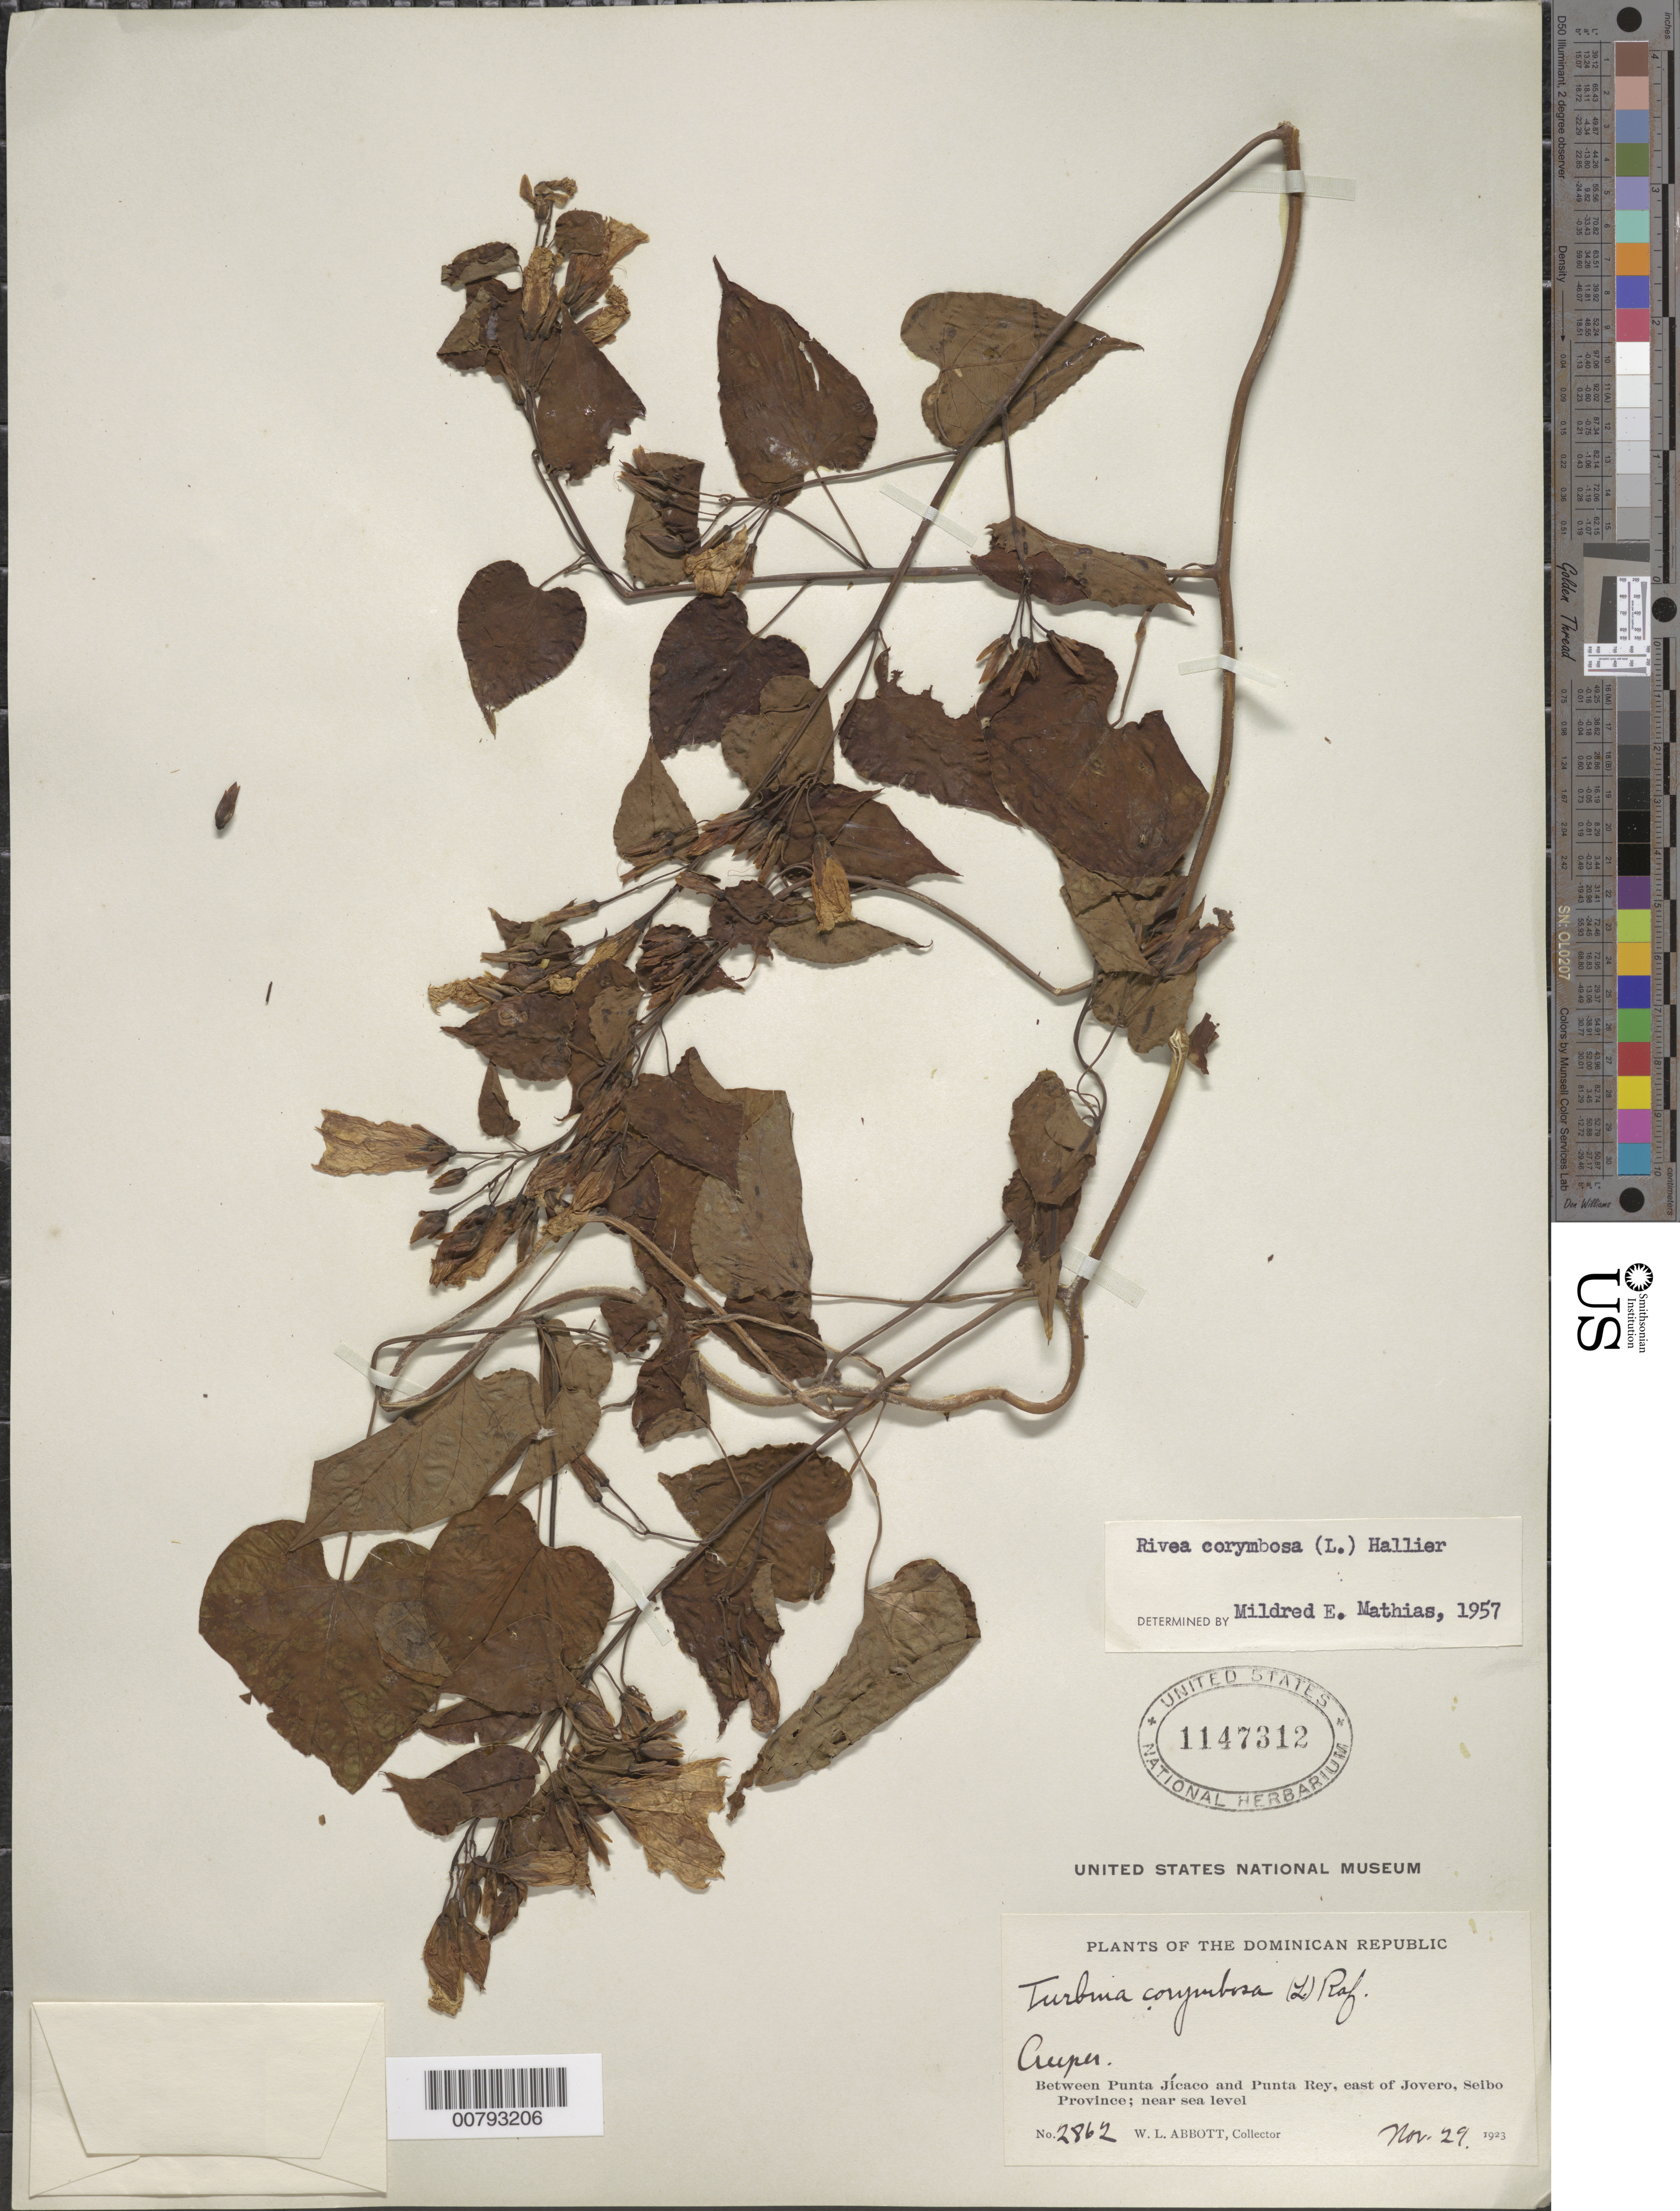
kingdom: Plantae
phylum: Tracheophyta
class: Magnoliopsida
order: Solanales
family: Convolvulaceae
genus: Turbina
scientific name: Turbina corymbosa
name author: (L.) Raf.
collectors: W. L. Abbott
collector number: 2862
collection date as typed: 29 Nov 1923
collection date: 1923-11-29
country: Dominican Republic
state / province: El Seibo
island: Hispaniola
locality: East of Jovero, between Punta Jícaro and Punta Rey; near sea level.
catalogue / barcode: US 1147312